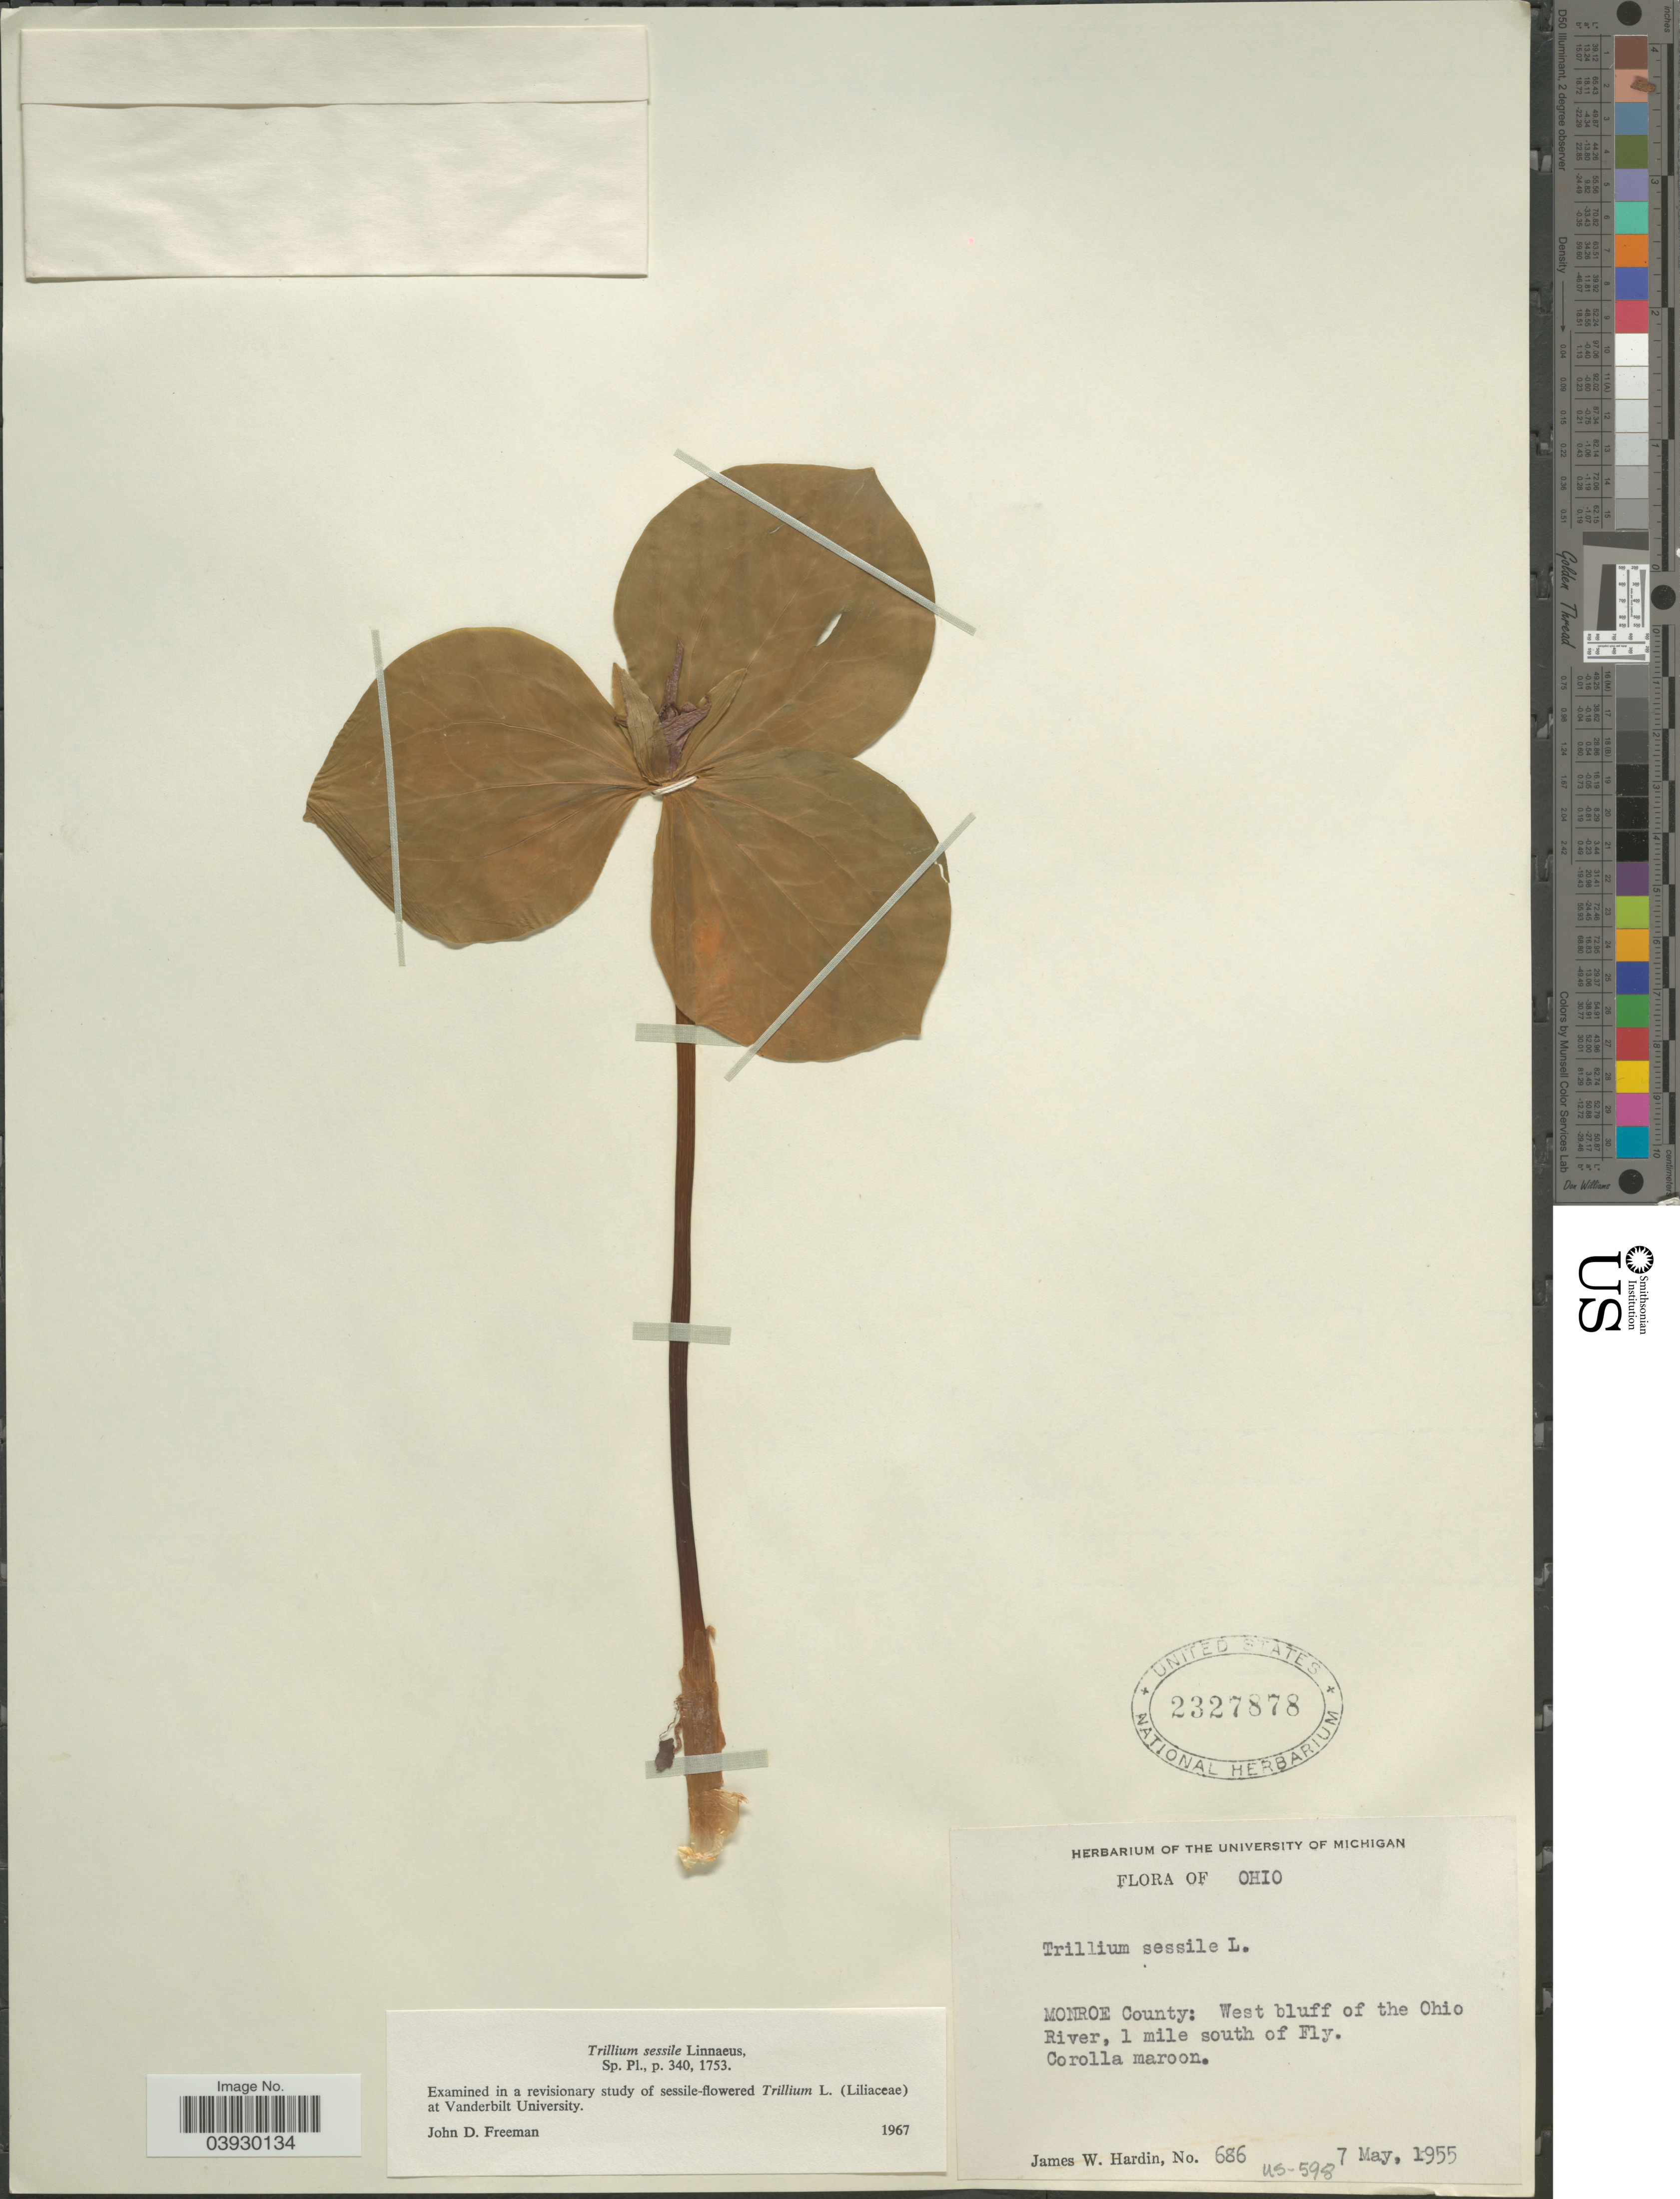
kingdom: Plantae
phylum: Tracheophyta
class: Liliopsida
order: Liliales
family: Melanthiaceae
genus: Trillium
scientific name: Trillium sessile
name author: L.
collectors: J. Hardin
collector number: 686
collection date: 1955-05-07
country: United States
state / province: Ohio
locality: Monroe County: West bluff of the Ohio River, 1 mile south of Fly.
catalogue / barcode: US 2327878